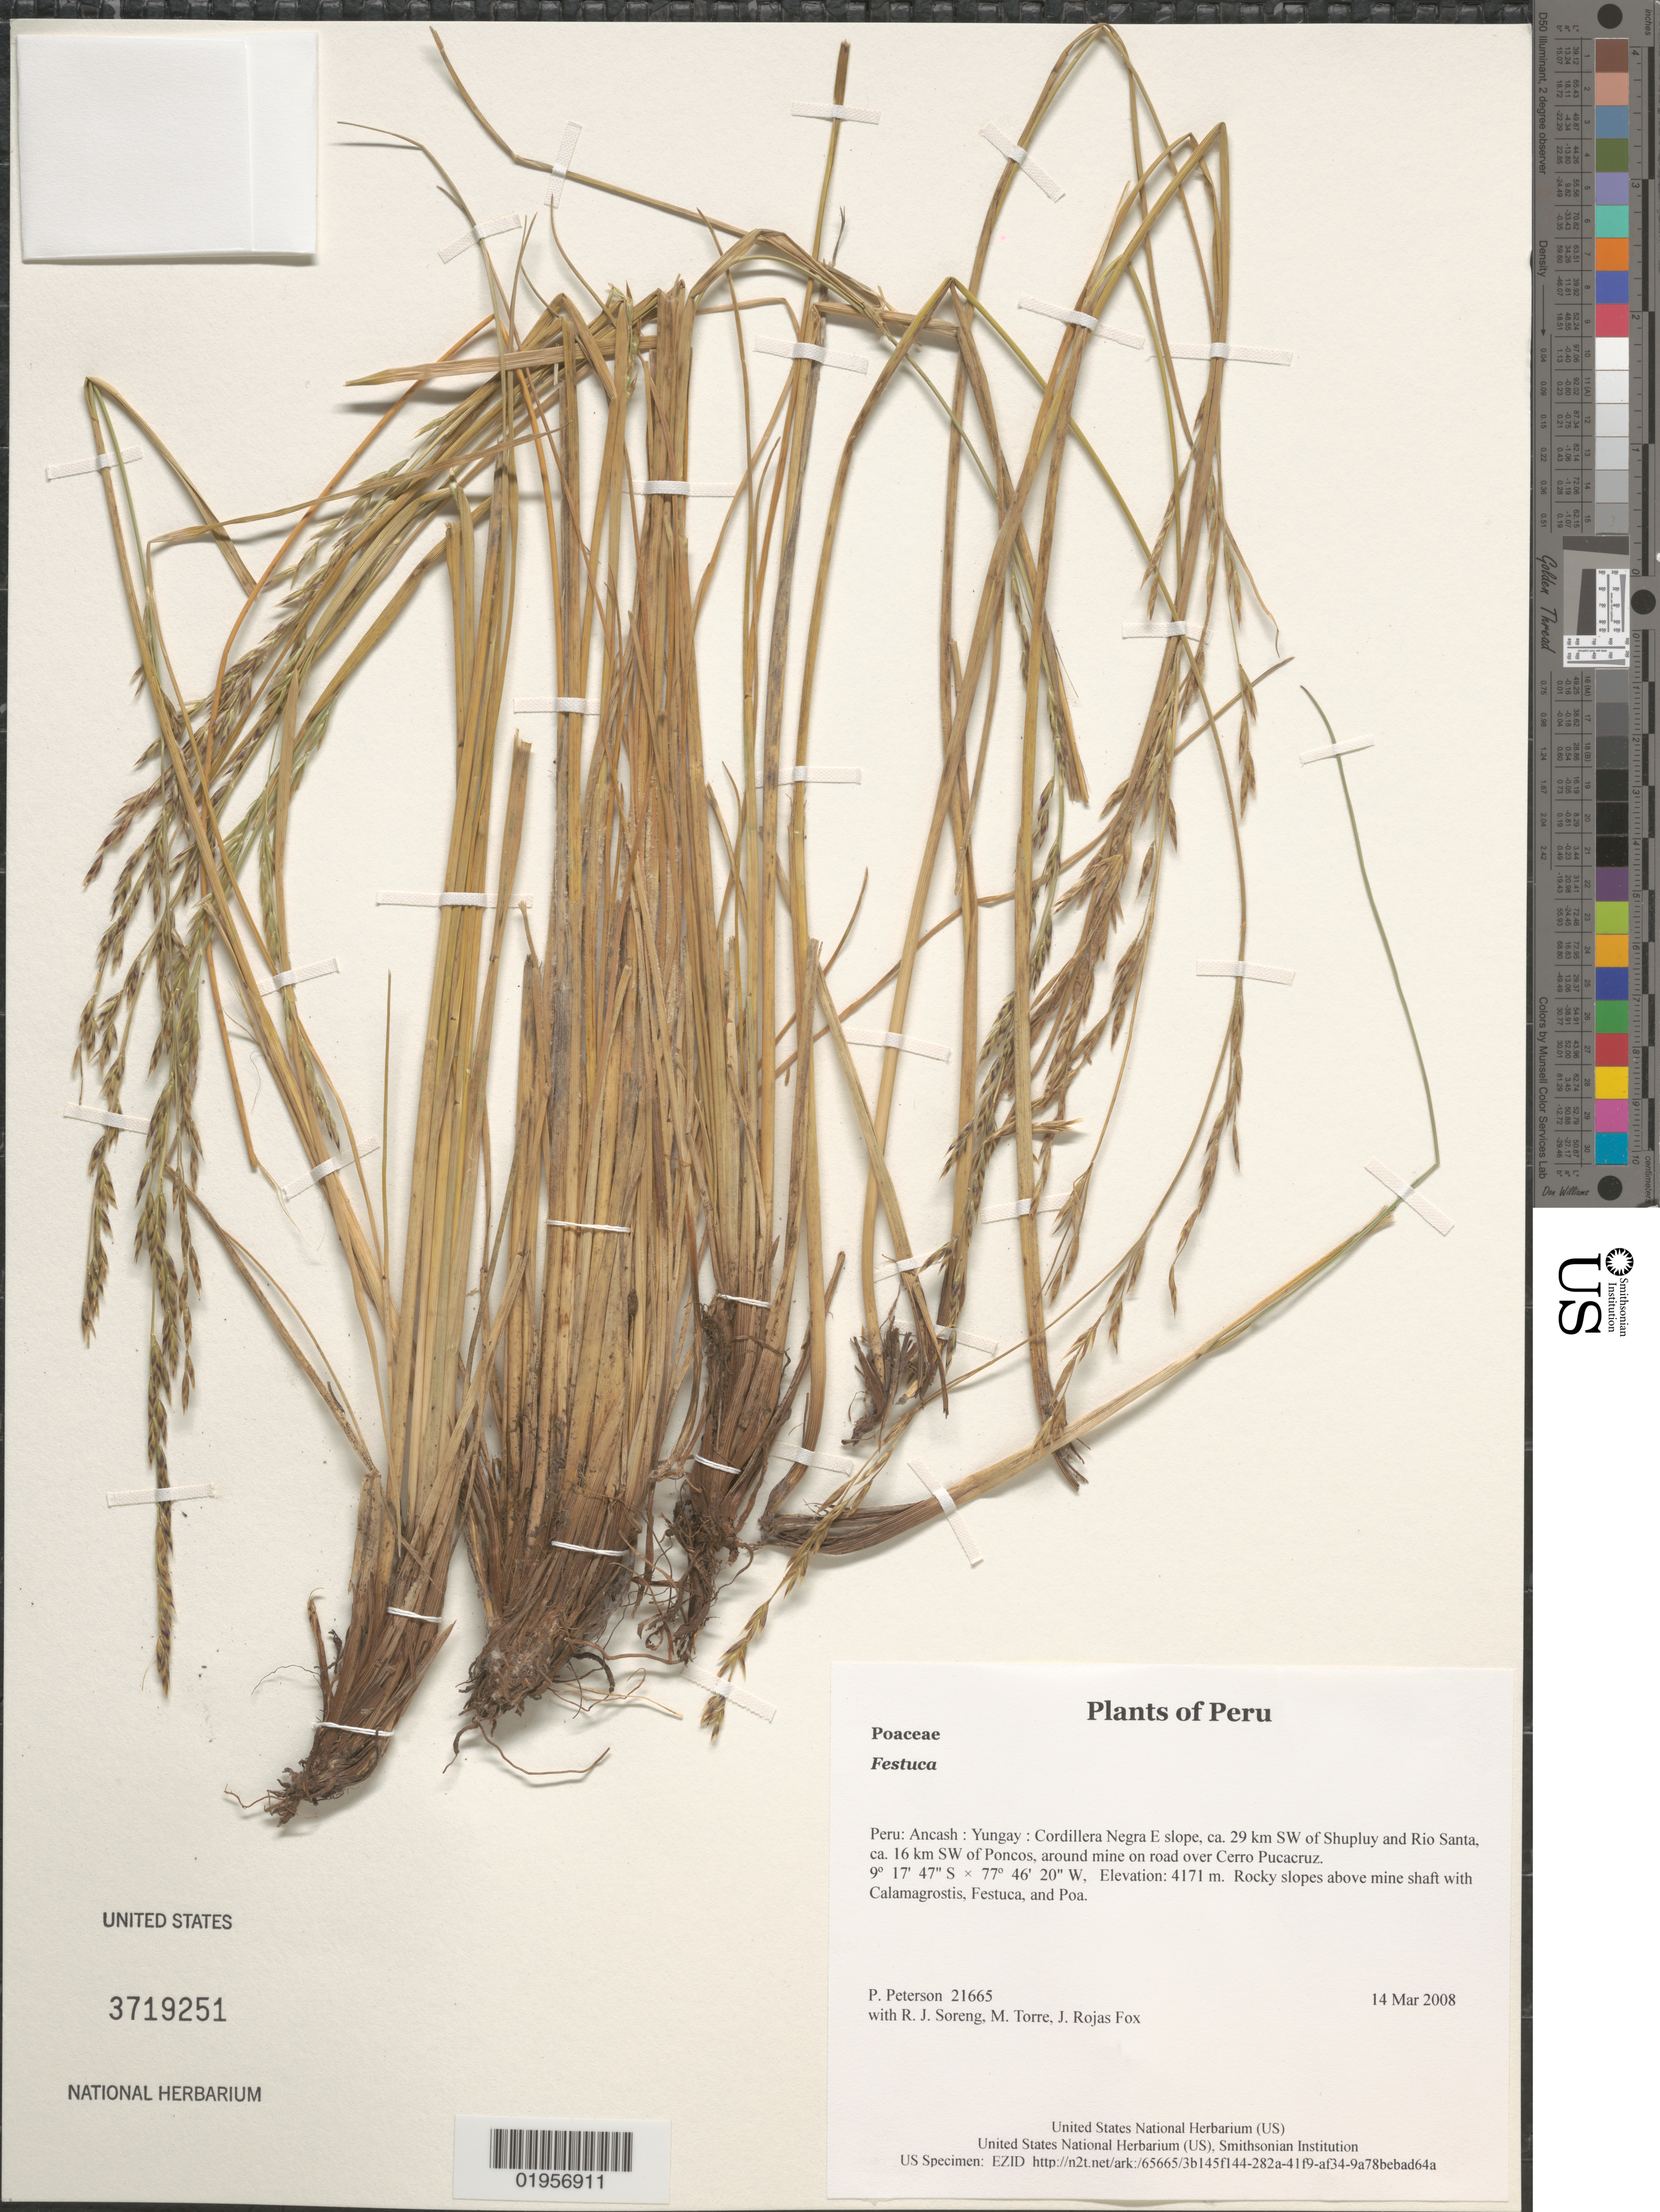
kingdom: Plantae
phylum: Tracheophyta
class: Liliopsida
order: Poales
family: Poaceae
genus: Festuca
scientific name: Festuca sp.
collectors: P. M. Peterson, R. J. Soreng, M. Torre & J. Rojas Fox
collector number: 21665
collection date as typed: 14 Mar 2008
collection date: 2008-03-14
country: Peru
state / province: Ancash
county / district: Yungay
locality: Cordillera Negra E slope, ca. 29 km SW of Shupluy and Rio Santa, ca. 16 km SW of Poncos, around mine on road over Cerro Pucacruz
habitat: Rocky slopes above mine shaft with Calamagrostis, Festuca, and Poa.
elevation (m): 4171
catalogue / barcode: US 3719251